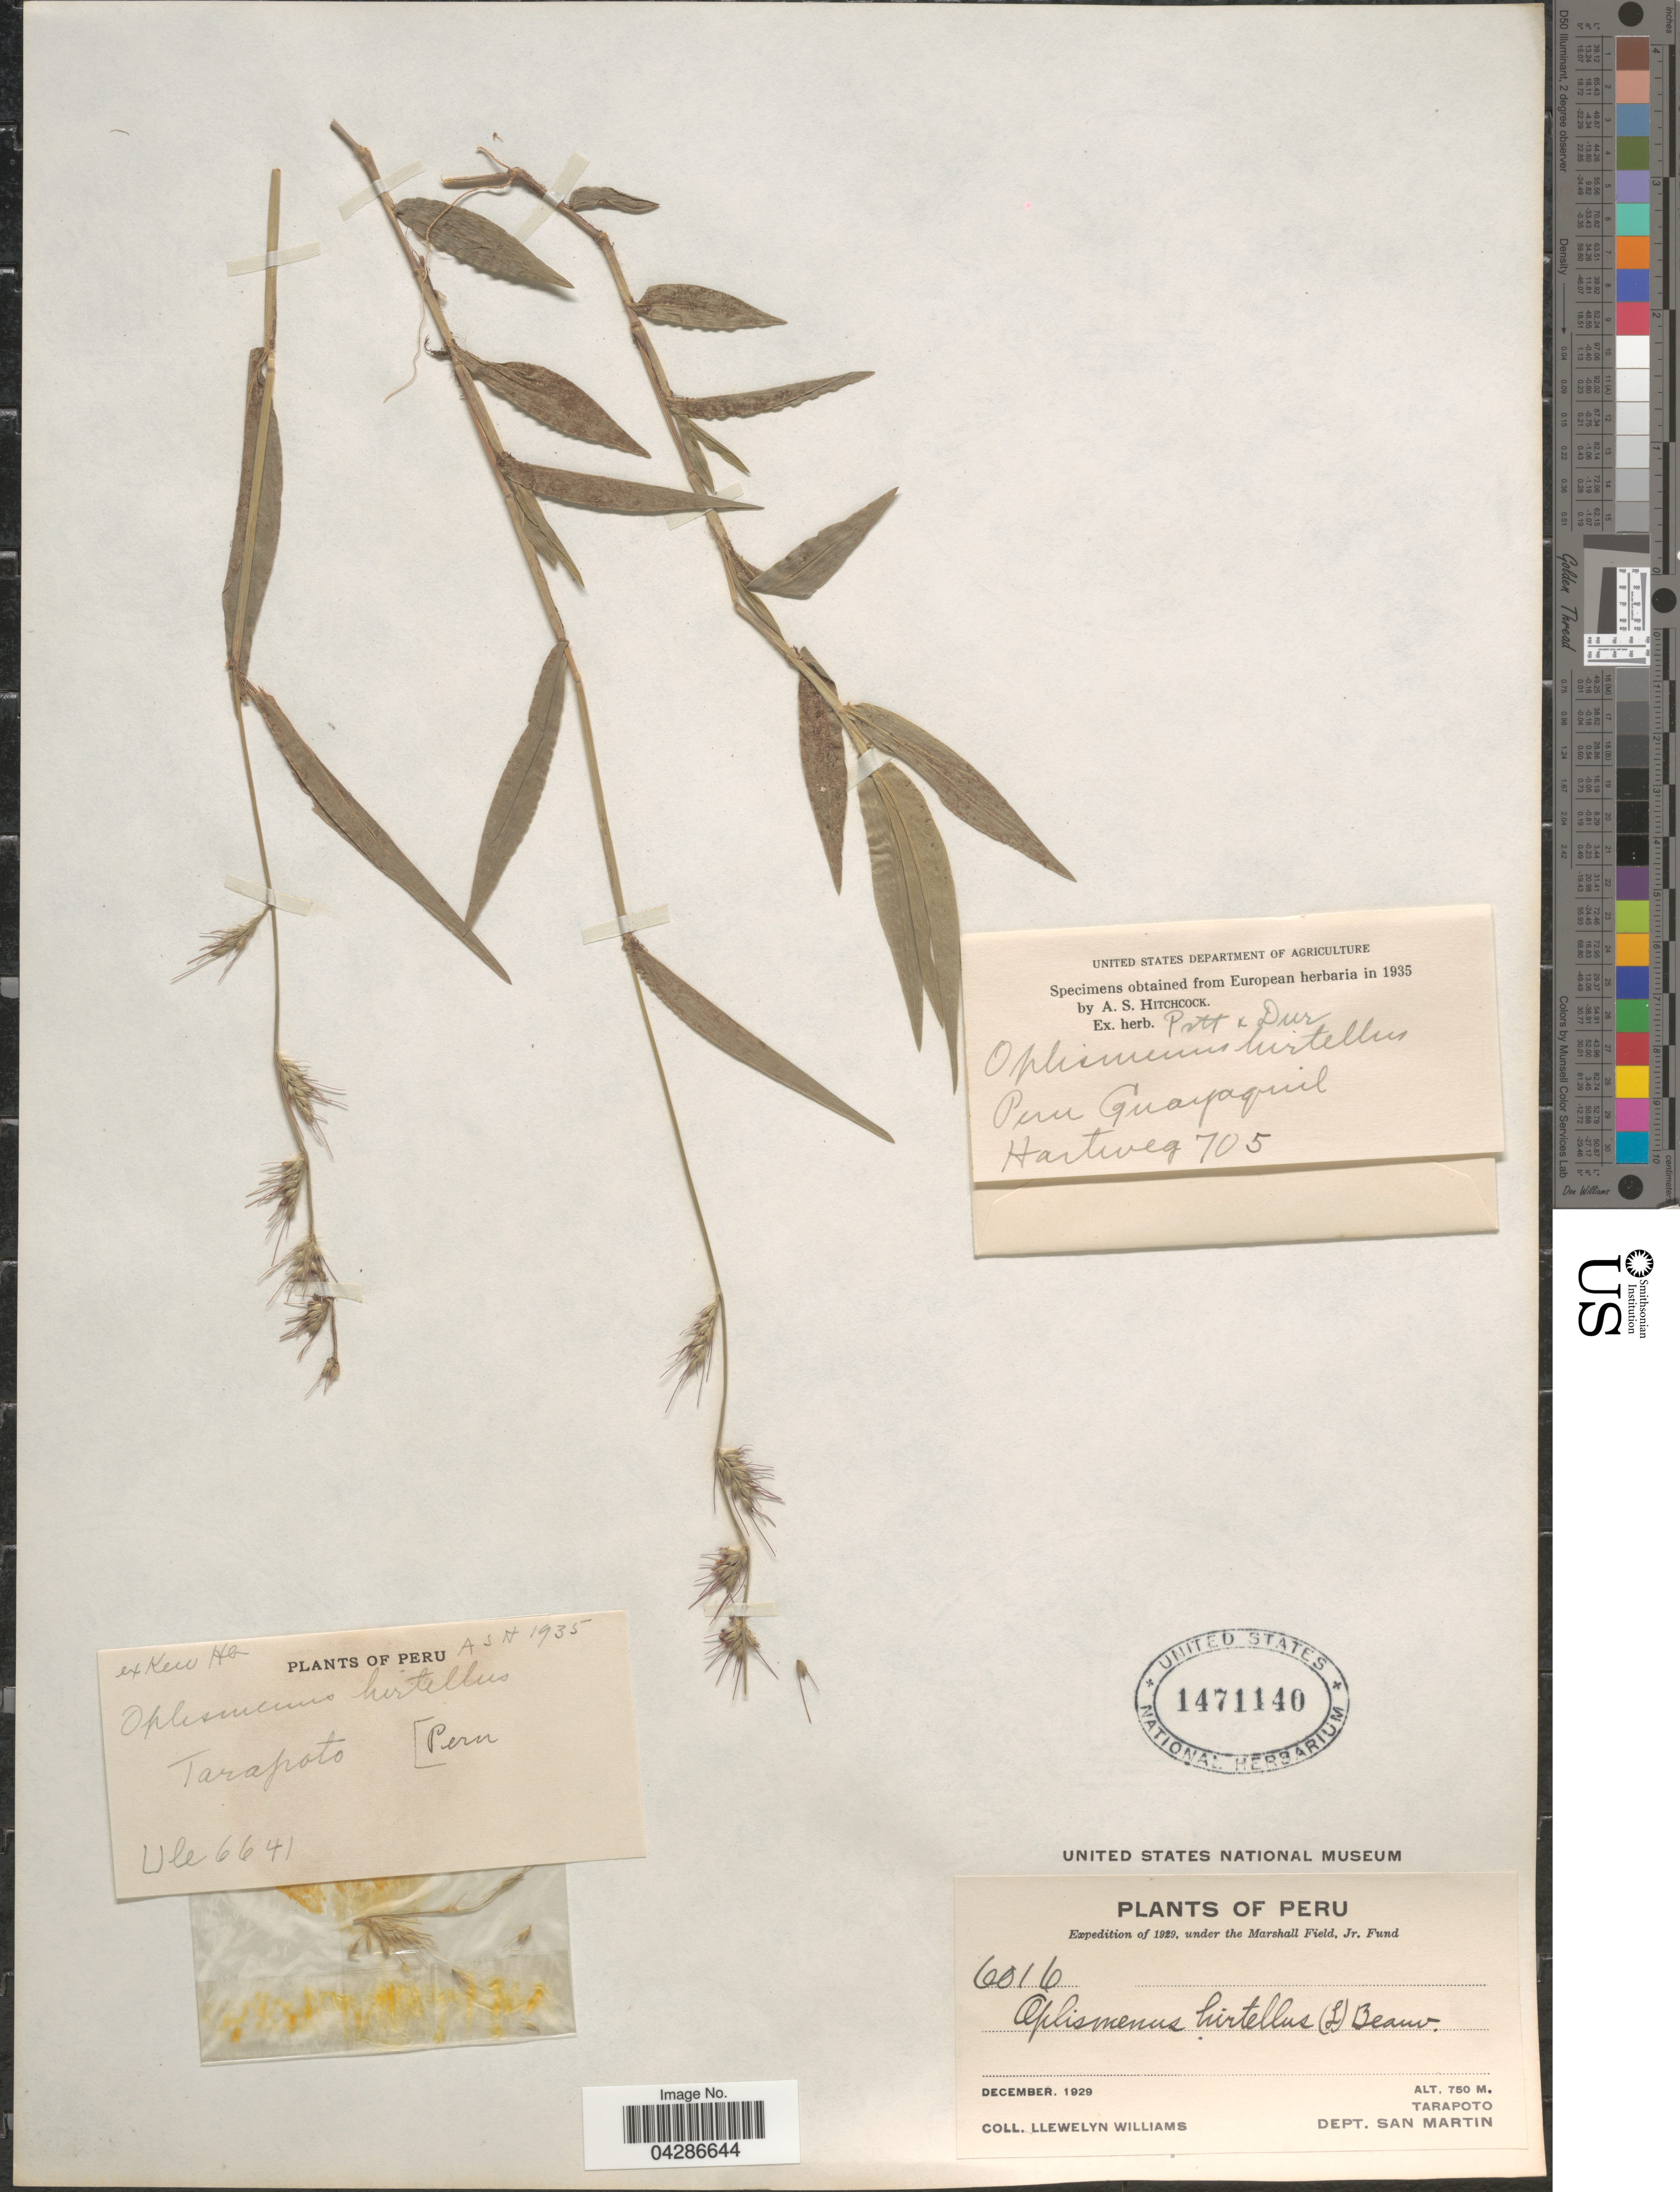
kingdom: Plantae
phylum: Tracheophyta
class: Liliopsida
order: Poales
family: Poaceae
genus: Oplismenus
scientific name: Oplismenus hirtellus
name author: (L.) P. Beauv.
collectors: Ll. Williams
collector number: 6016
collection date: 1929-12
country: Peru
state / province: San Martín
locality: Expedition of 1929. Tarapoto. Dept. San Martin.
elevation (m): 750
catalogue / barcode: US 1471140